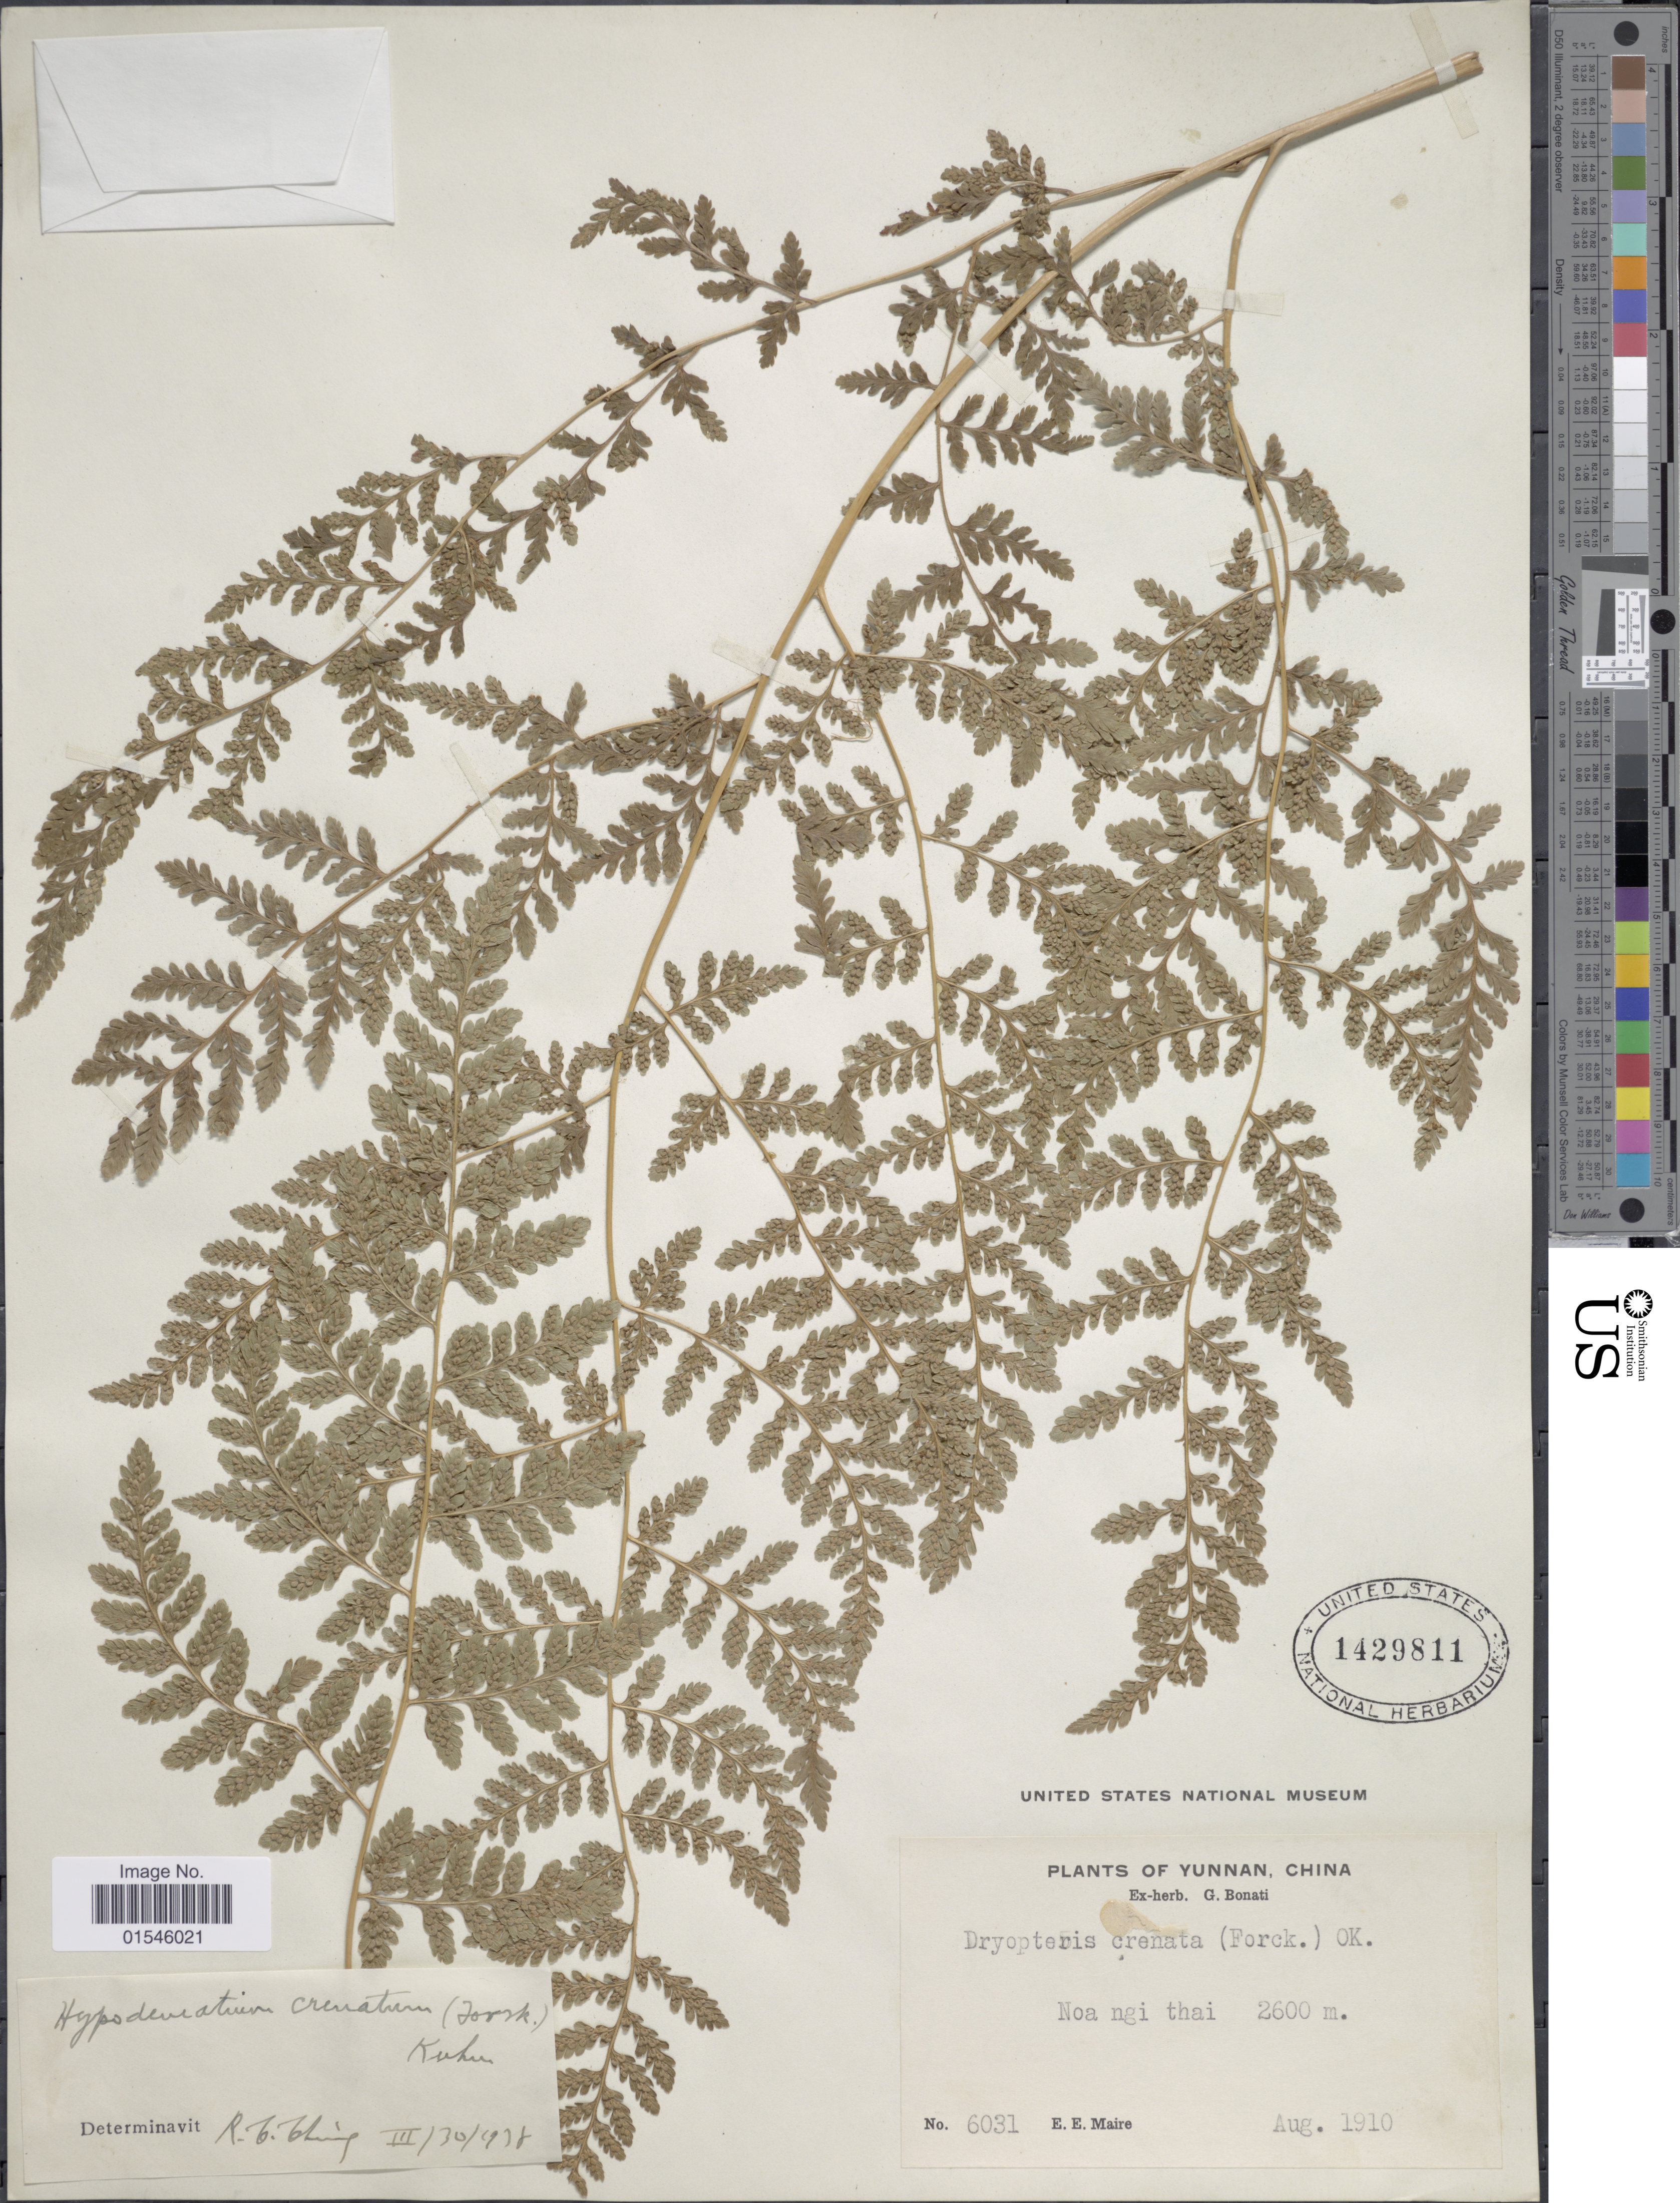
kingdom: Plantae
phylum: Tracheophyta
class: Polypodiopsida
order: Polypodiales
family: Hypodematiaceae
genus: Hypodematium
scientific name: Hypodematium crenatum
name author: (Forssk.) Kuhn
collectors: E. E. Maire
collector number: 6031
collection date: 1910-08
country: China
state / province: Yunnan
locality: Noa ngi thai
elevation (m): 2600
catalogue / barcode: US 1429811